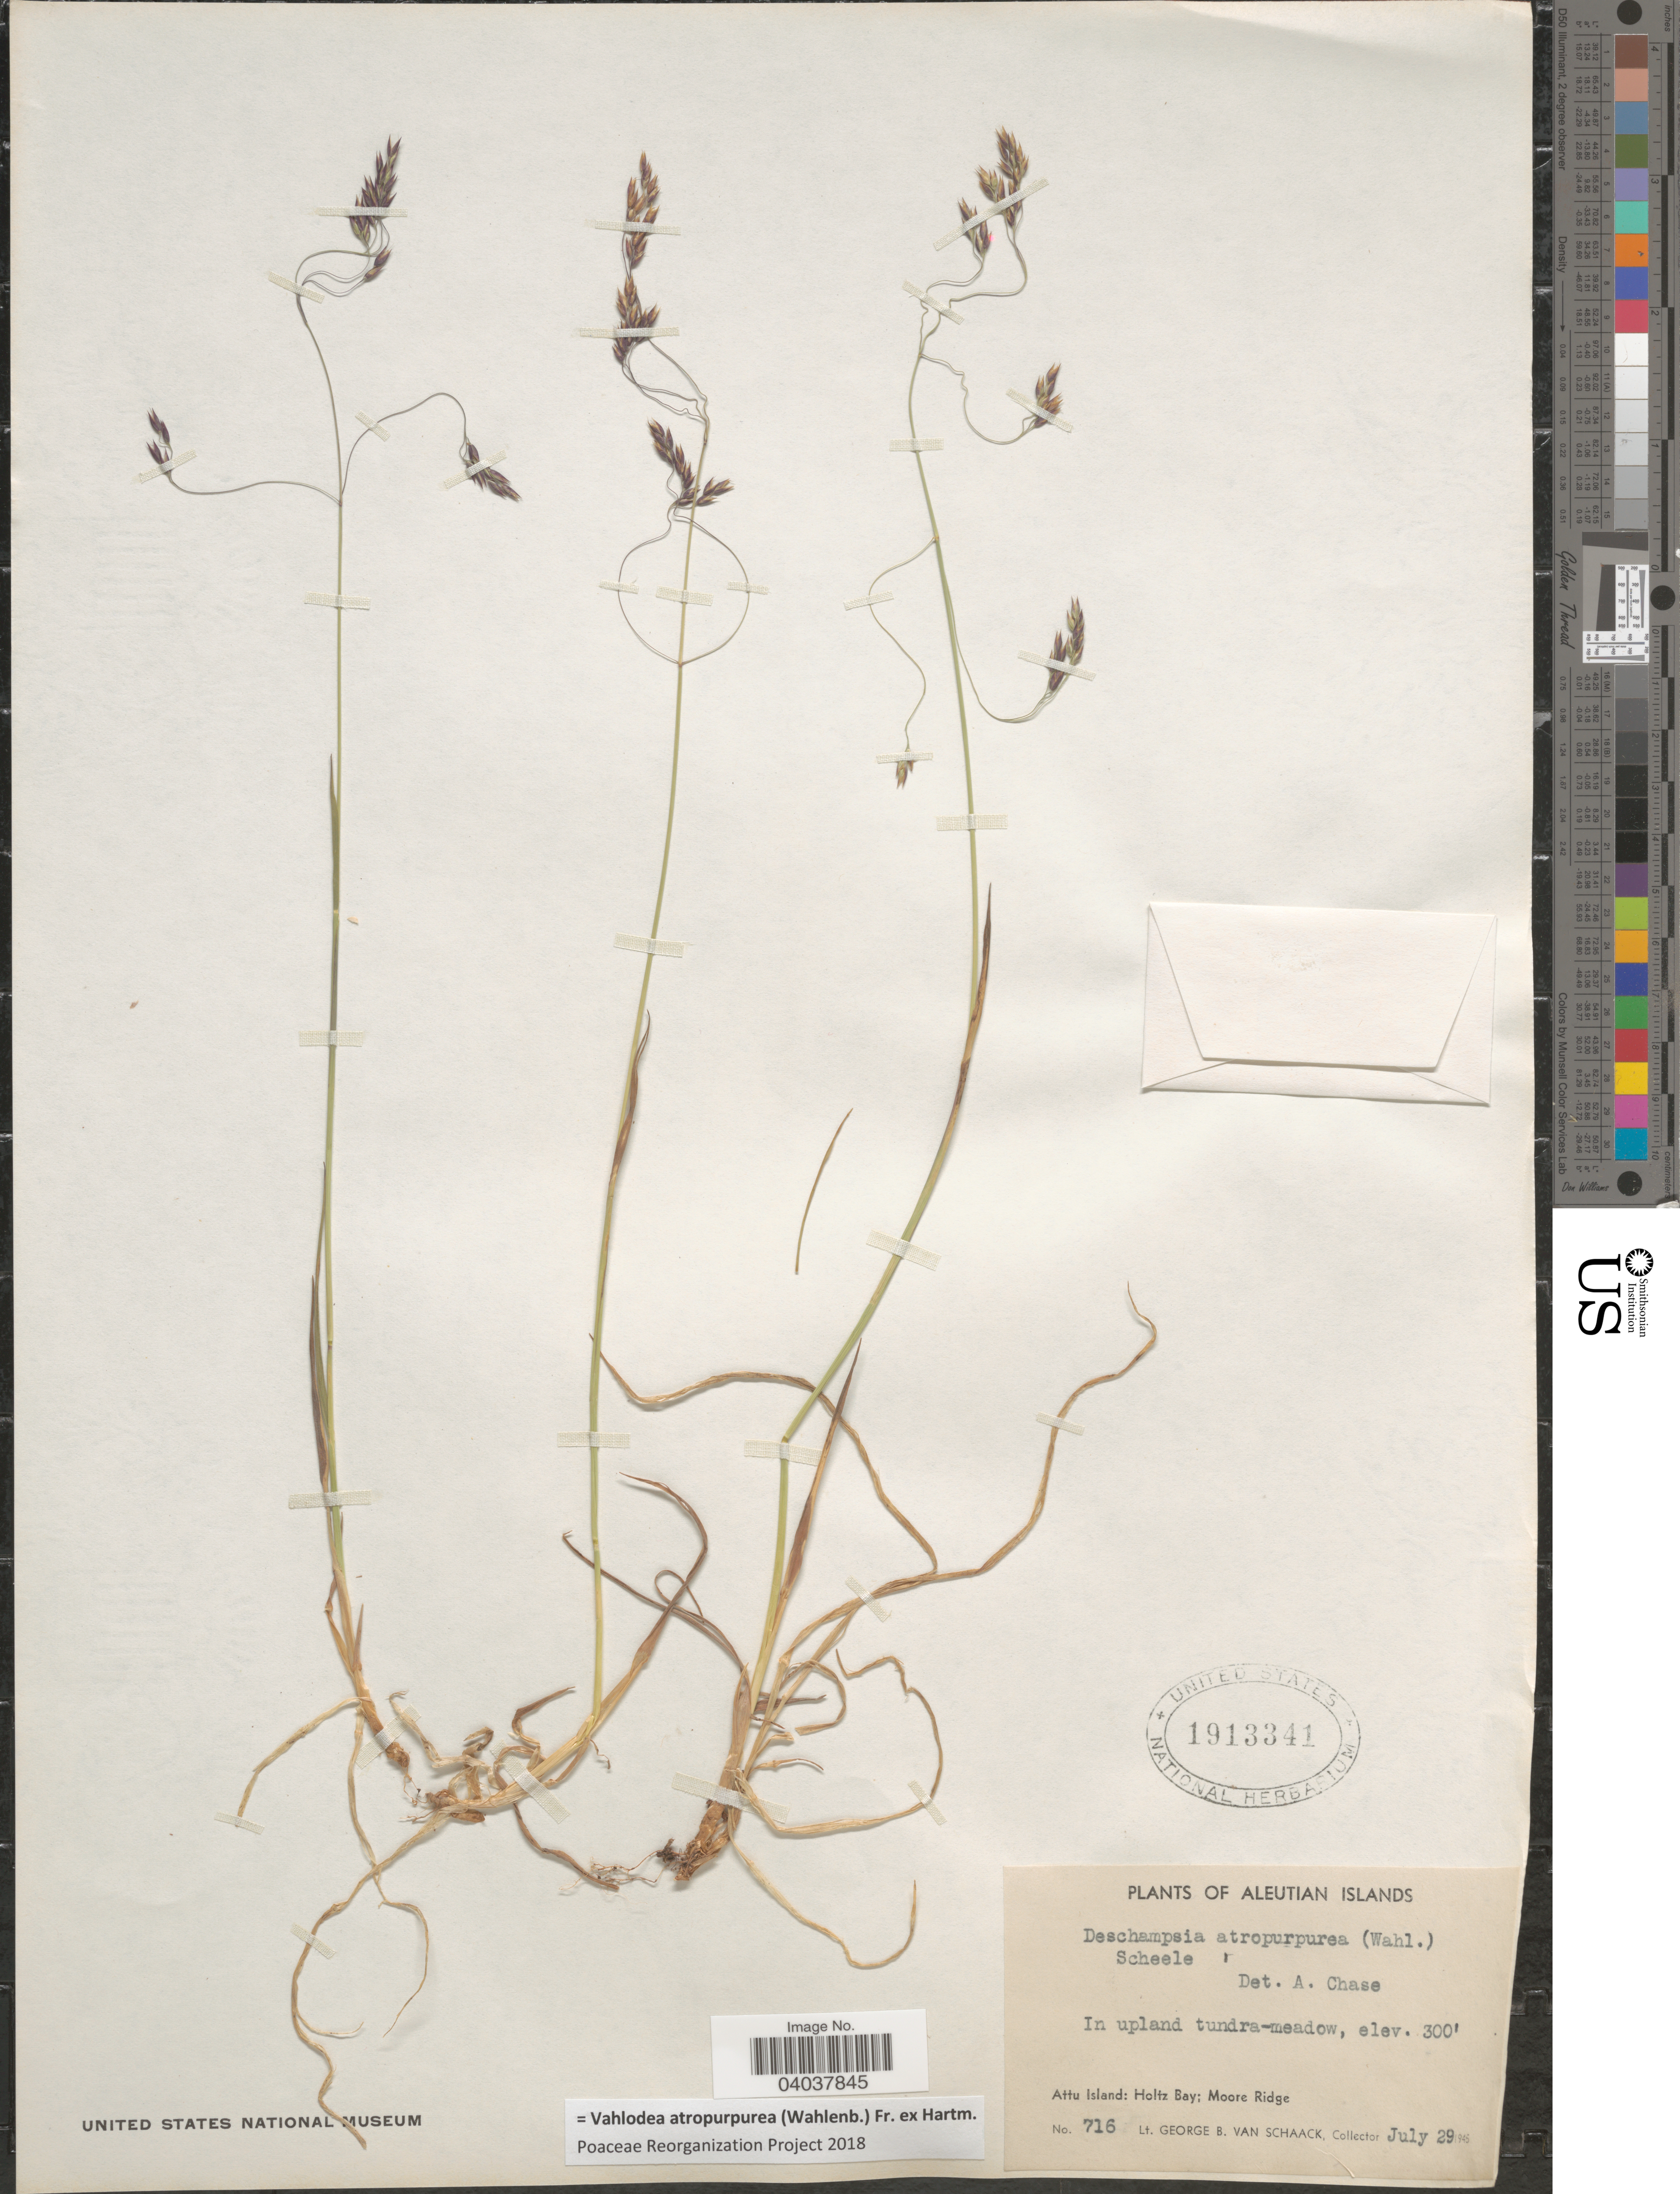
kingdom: Plantae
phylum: Tracheophyta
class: Liliopsida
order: Poales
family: Poaceae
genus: Vahlodea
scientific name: Vahlodea atropurpurea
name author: (Wahlenb.) Fr. ex Hartm.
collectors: G. Van Schaack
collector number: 716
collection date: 1945-07-29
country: United States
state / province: Alaska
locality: Aleutian Islands. Attu Island: Holtz Bay; Moore Ridge.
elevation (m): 91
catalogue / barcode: US 1913341